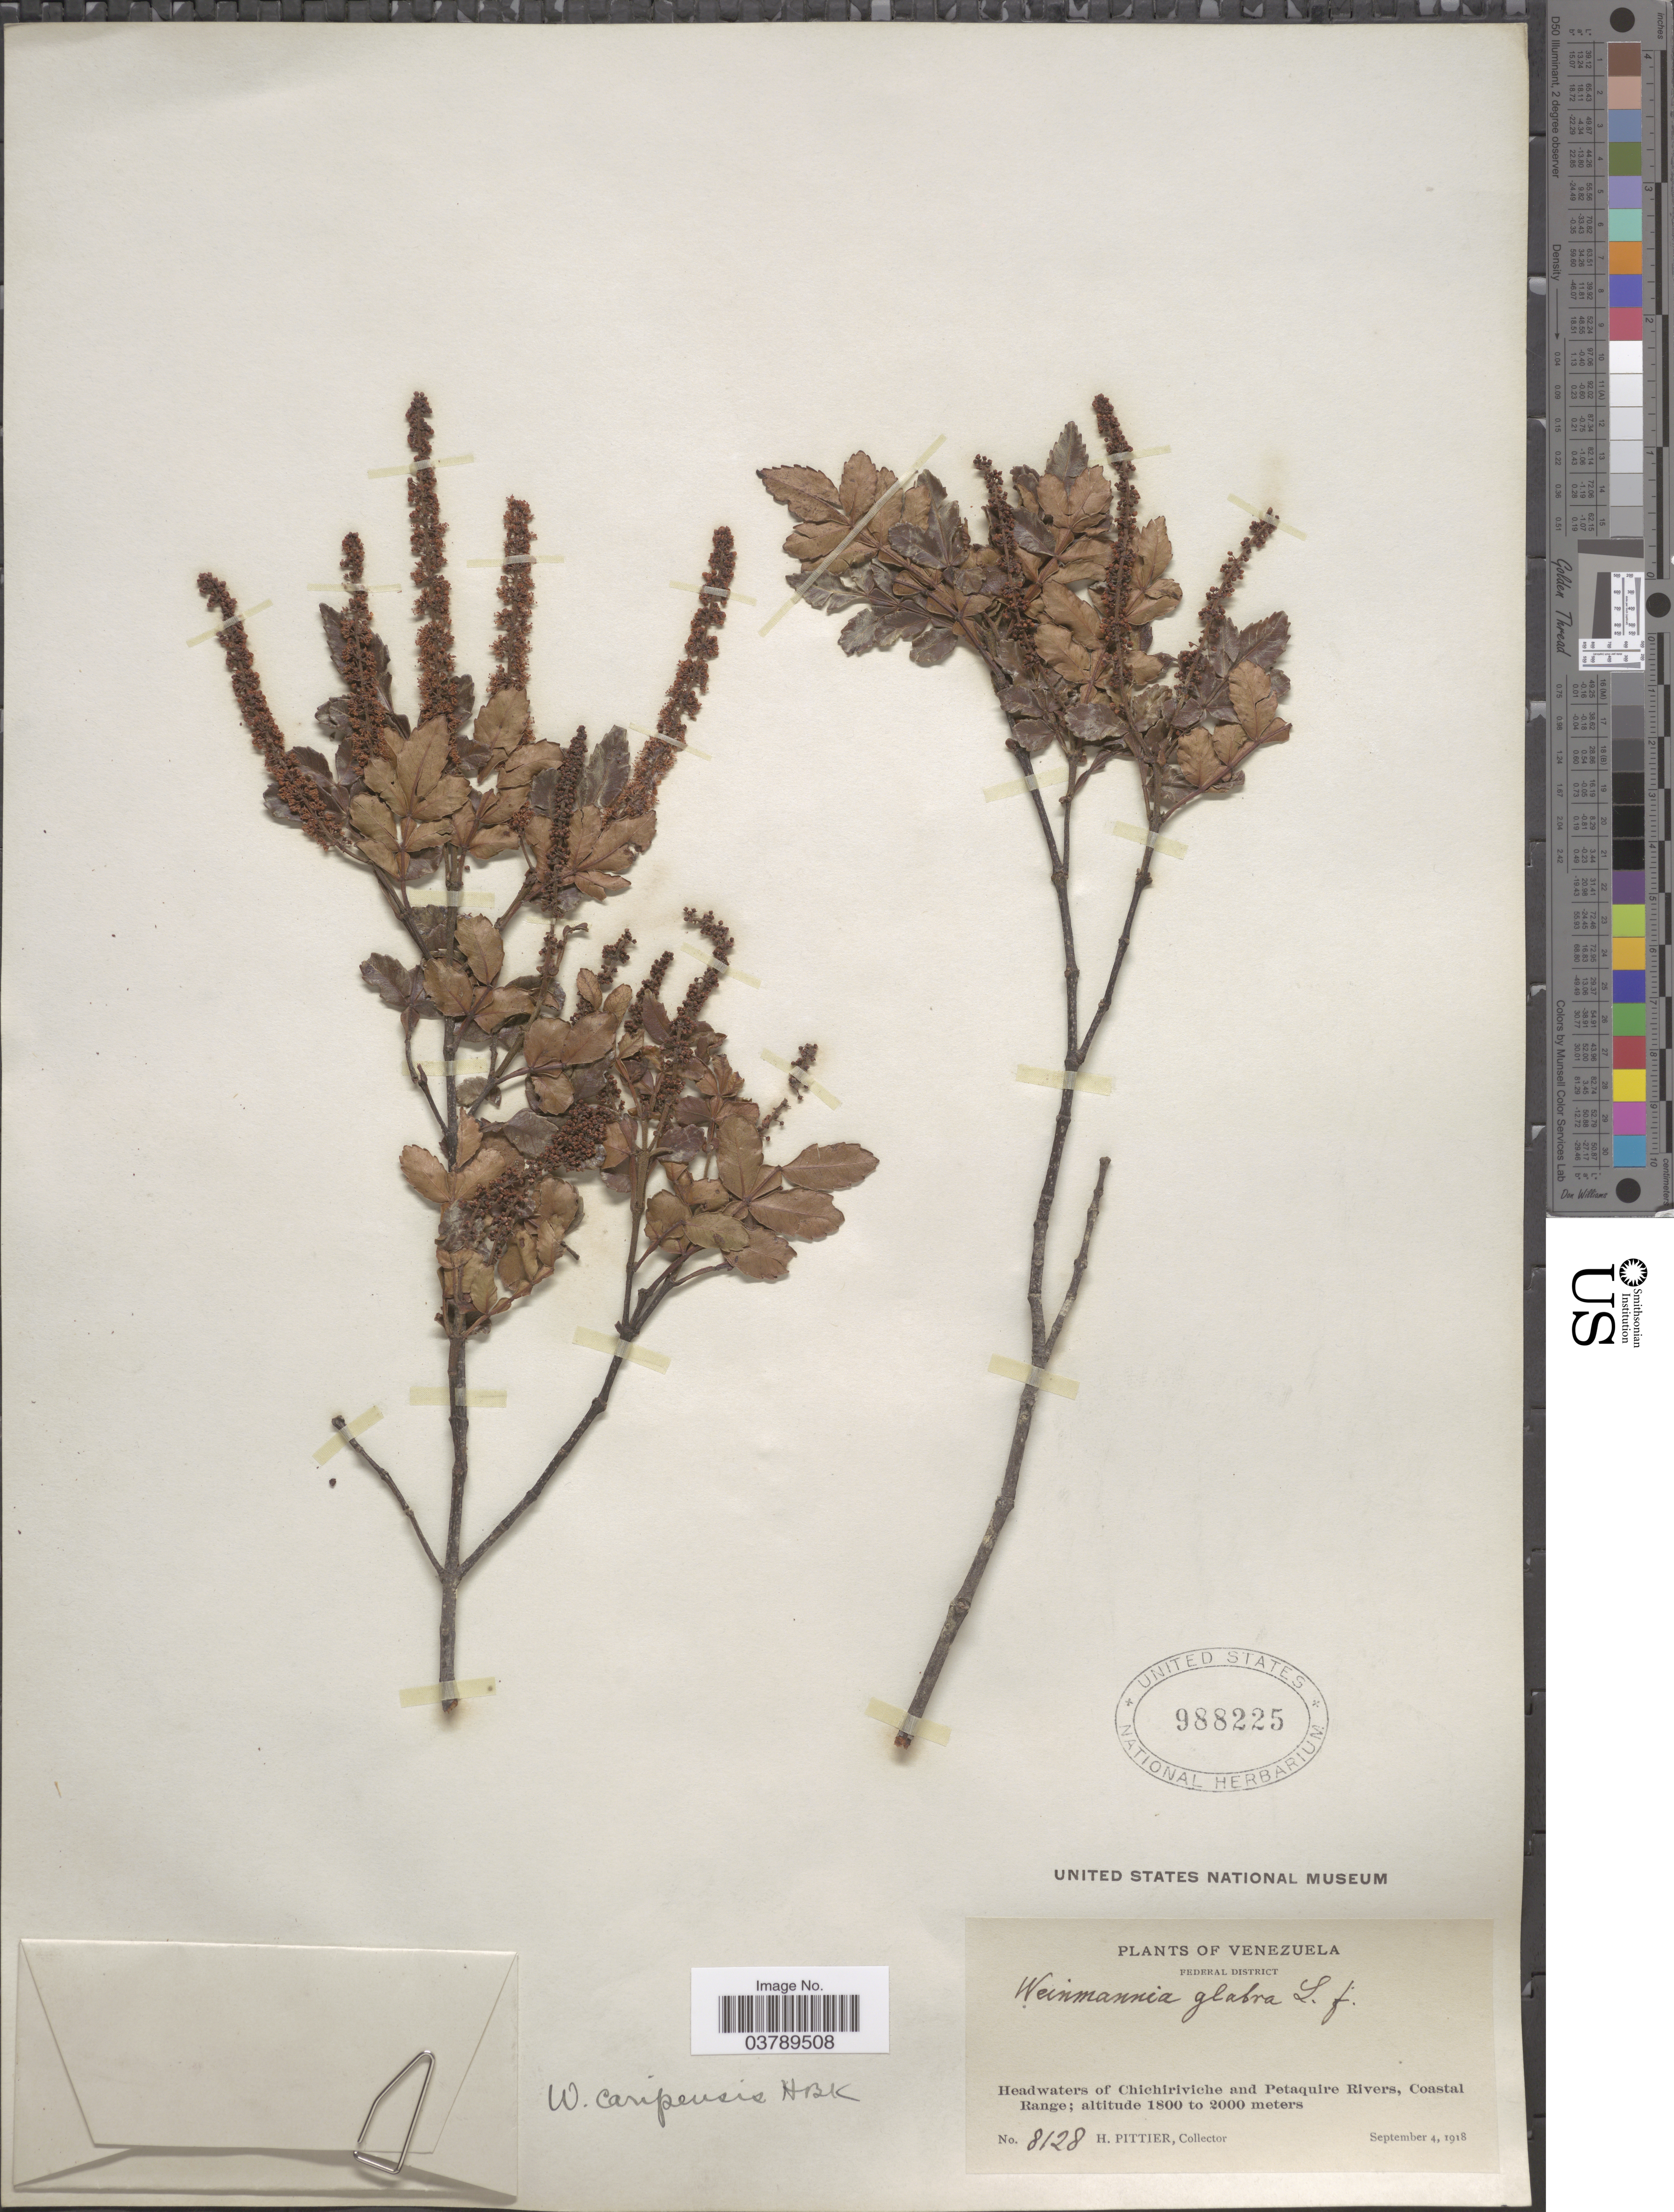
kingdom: Plantae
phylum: Tracheophyta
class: Magnoliopsida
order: Oxalidales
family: Cunoniaceae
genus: Weinmannia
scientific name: Weinmannia pinnata var. caripensis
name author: (Kunth) Cuatrec.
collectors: H. F. Pittier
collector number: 8128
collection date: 1918-05-04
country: Venezuela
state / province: Distrito Federal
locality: Federal District. Headwaters of Chichiriviche and Petaquire Rivers, Coastal Range.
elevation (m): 1800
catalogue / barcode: US 988225